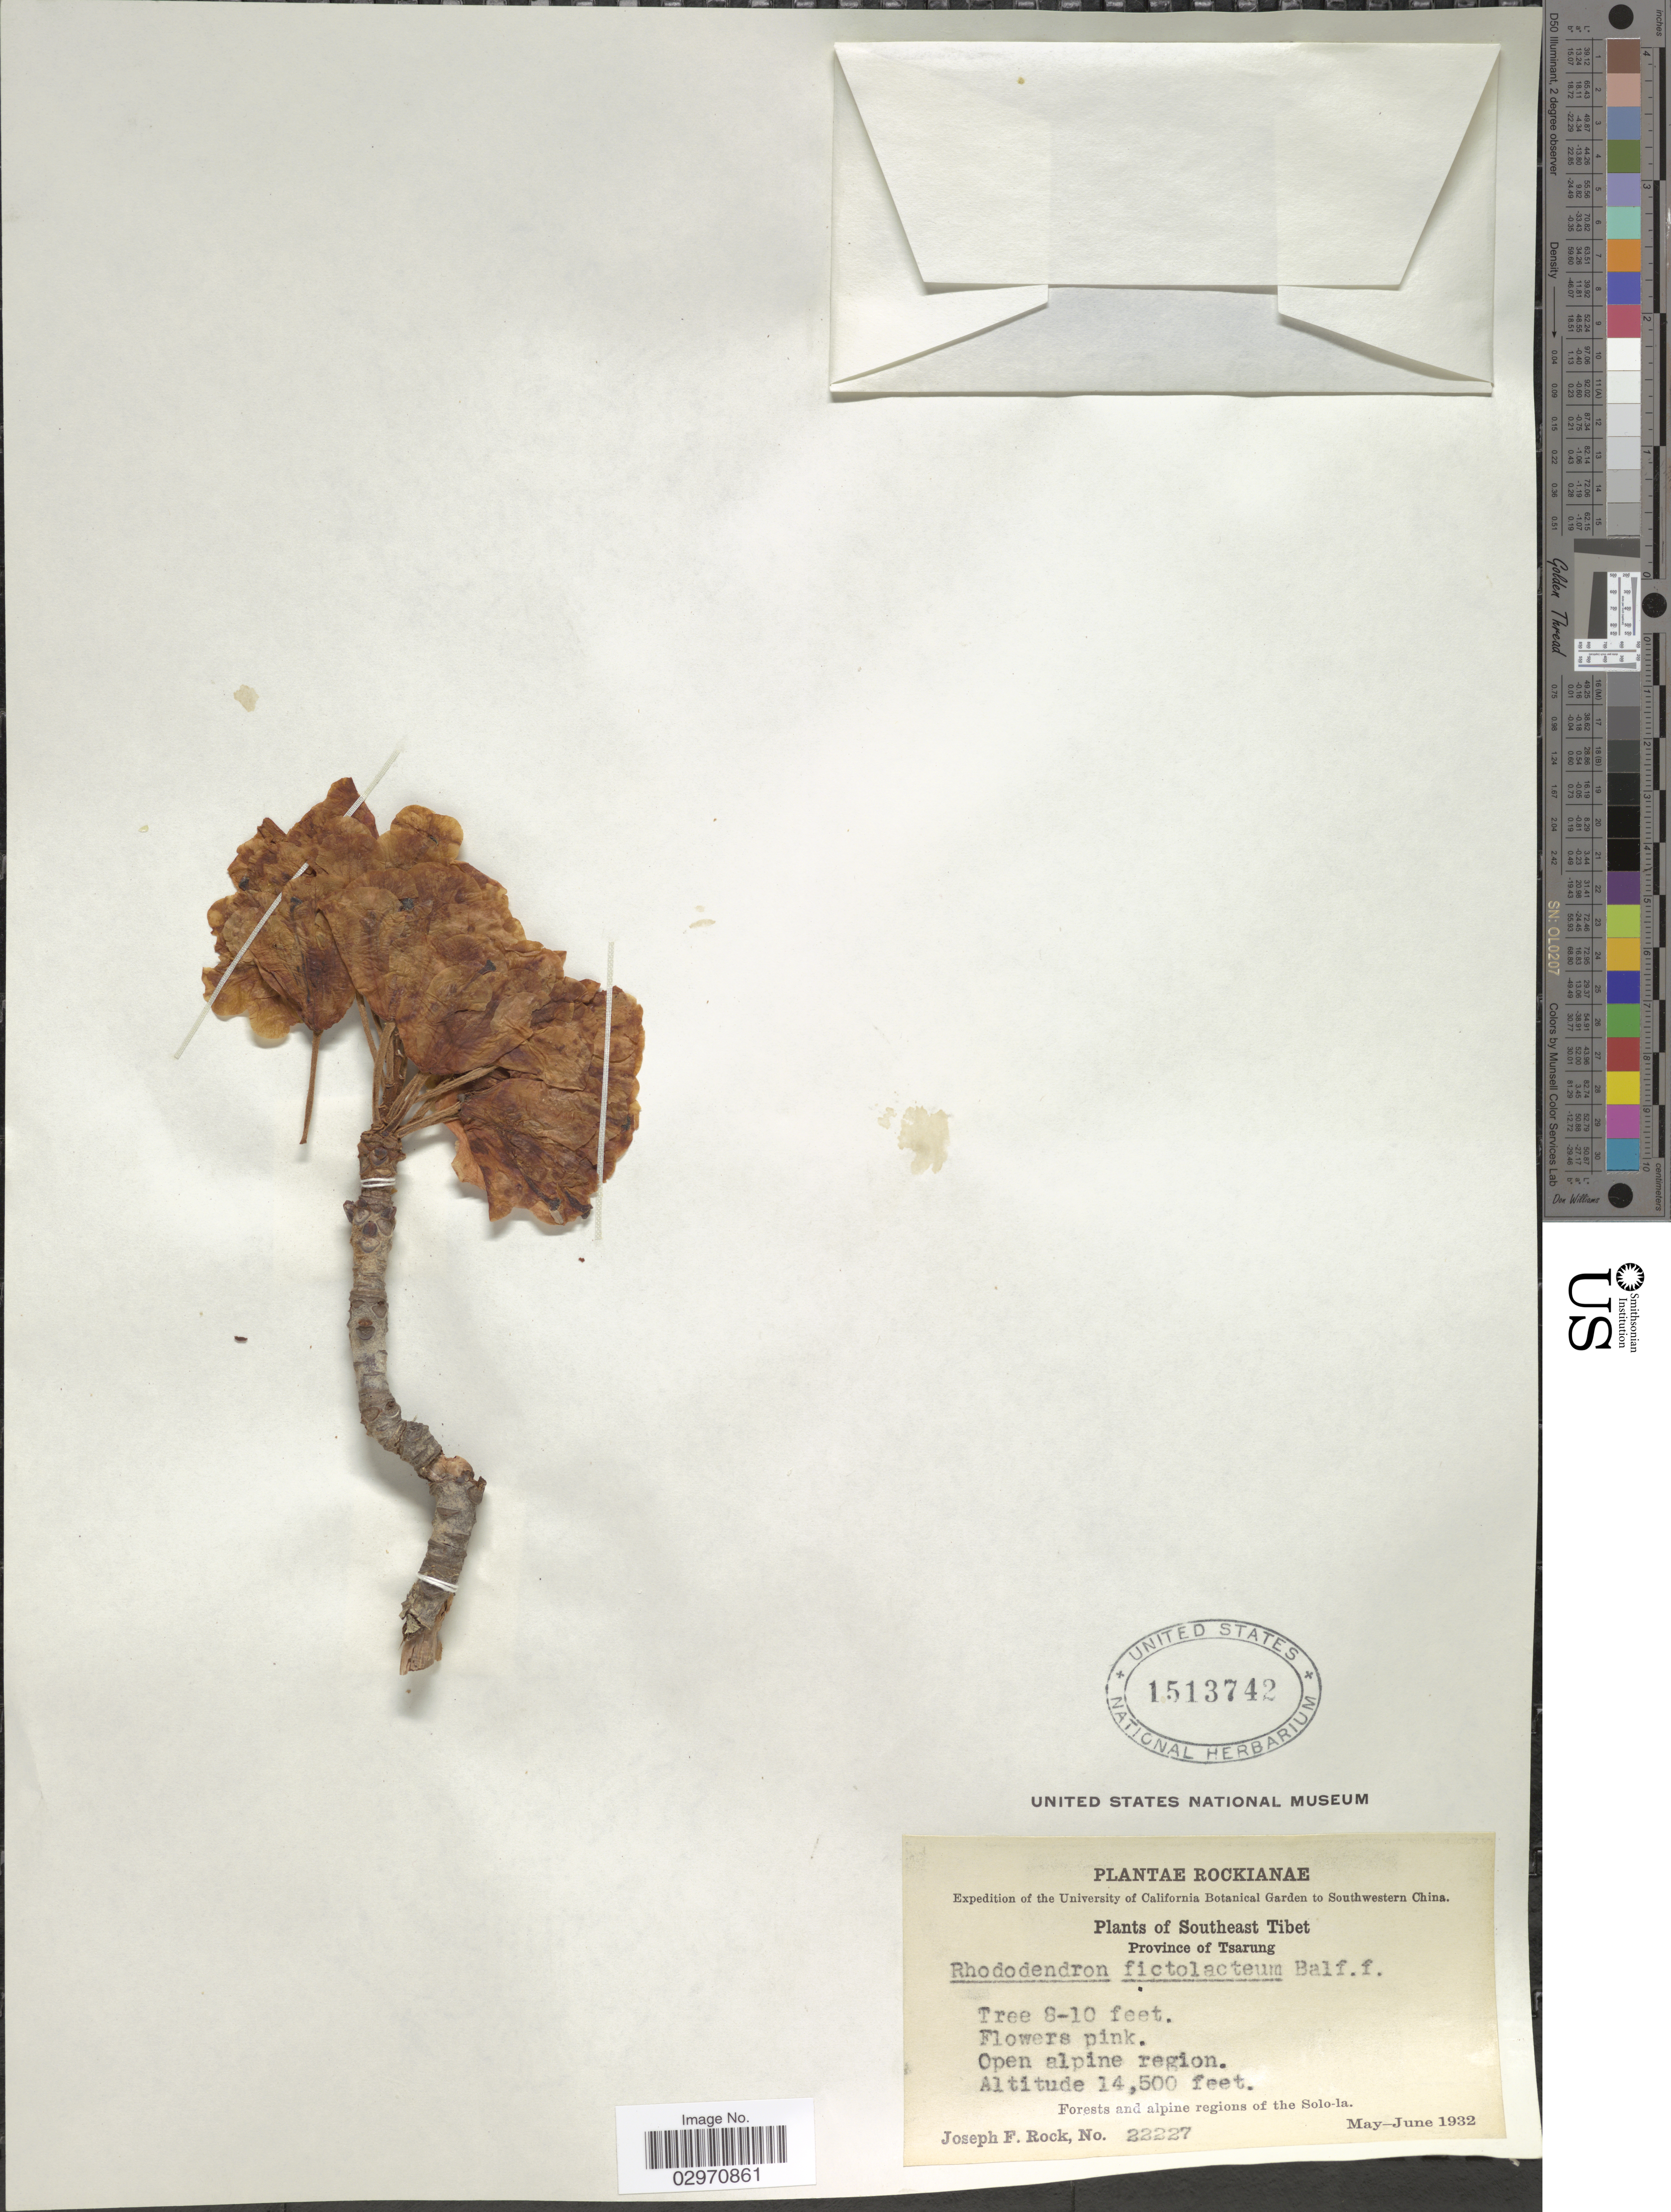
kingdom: Plantae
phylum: Tracheophyta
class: Magnoliopsida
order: Ericales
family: Ericaceae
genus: Rhododendron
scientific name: Rhododendron fictolacteum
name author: Balf. f.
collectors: J. F. Rock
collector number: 22227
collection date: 1932-05/1932-06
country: China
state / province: Xizang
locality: Southeast Tibet. Province of Tsarung. Forests and alpine regions of the Solo-la. Southwestern China.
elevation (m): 4420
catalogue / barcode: US 1513742